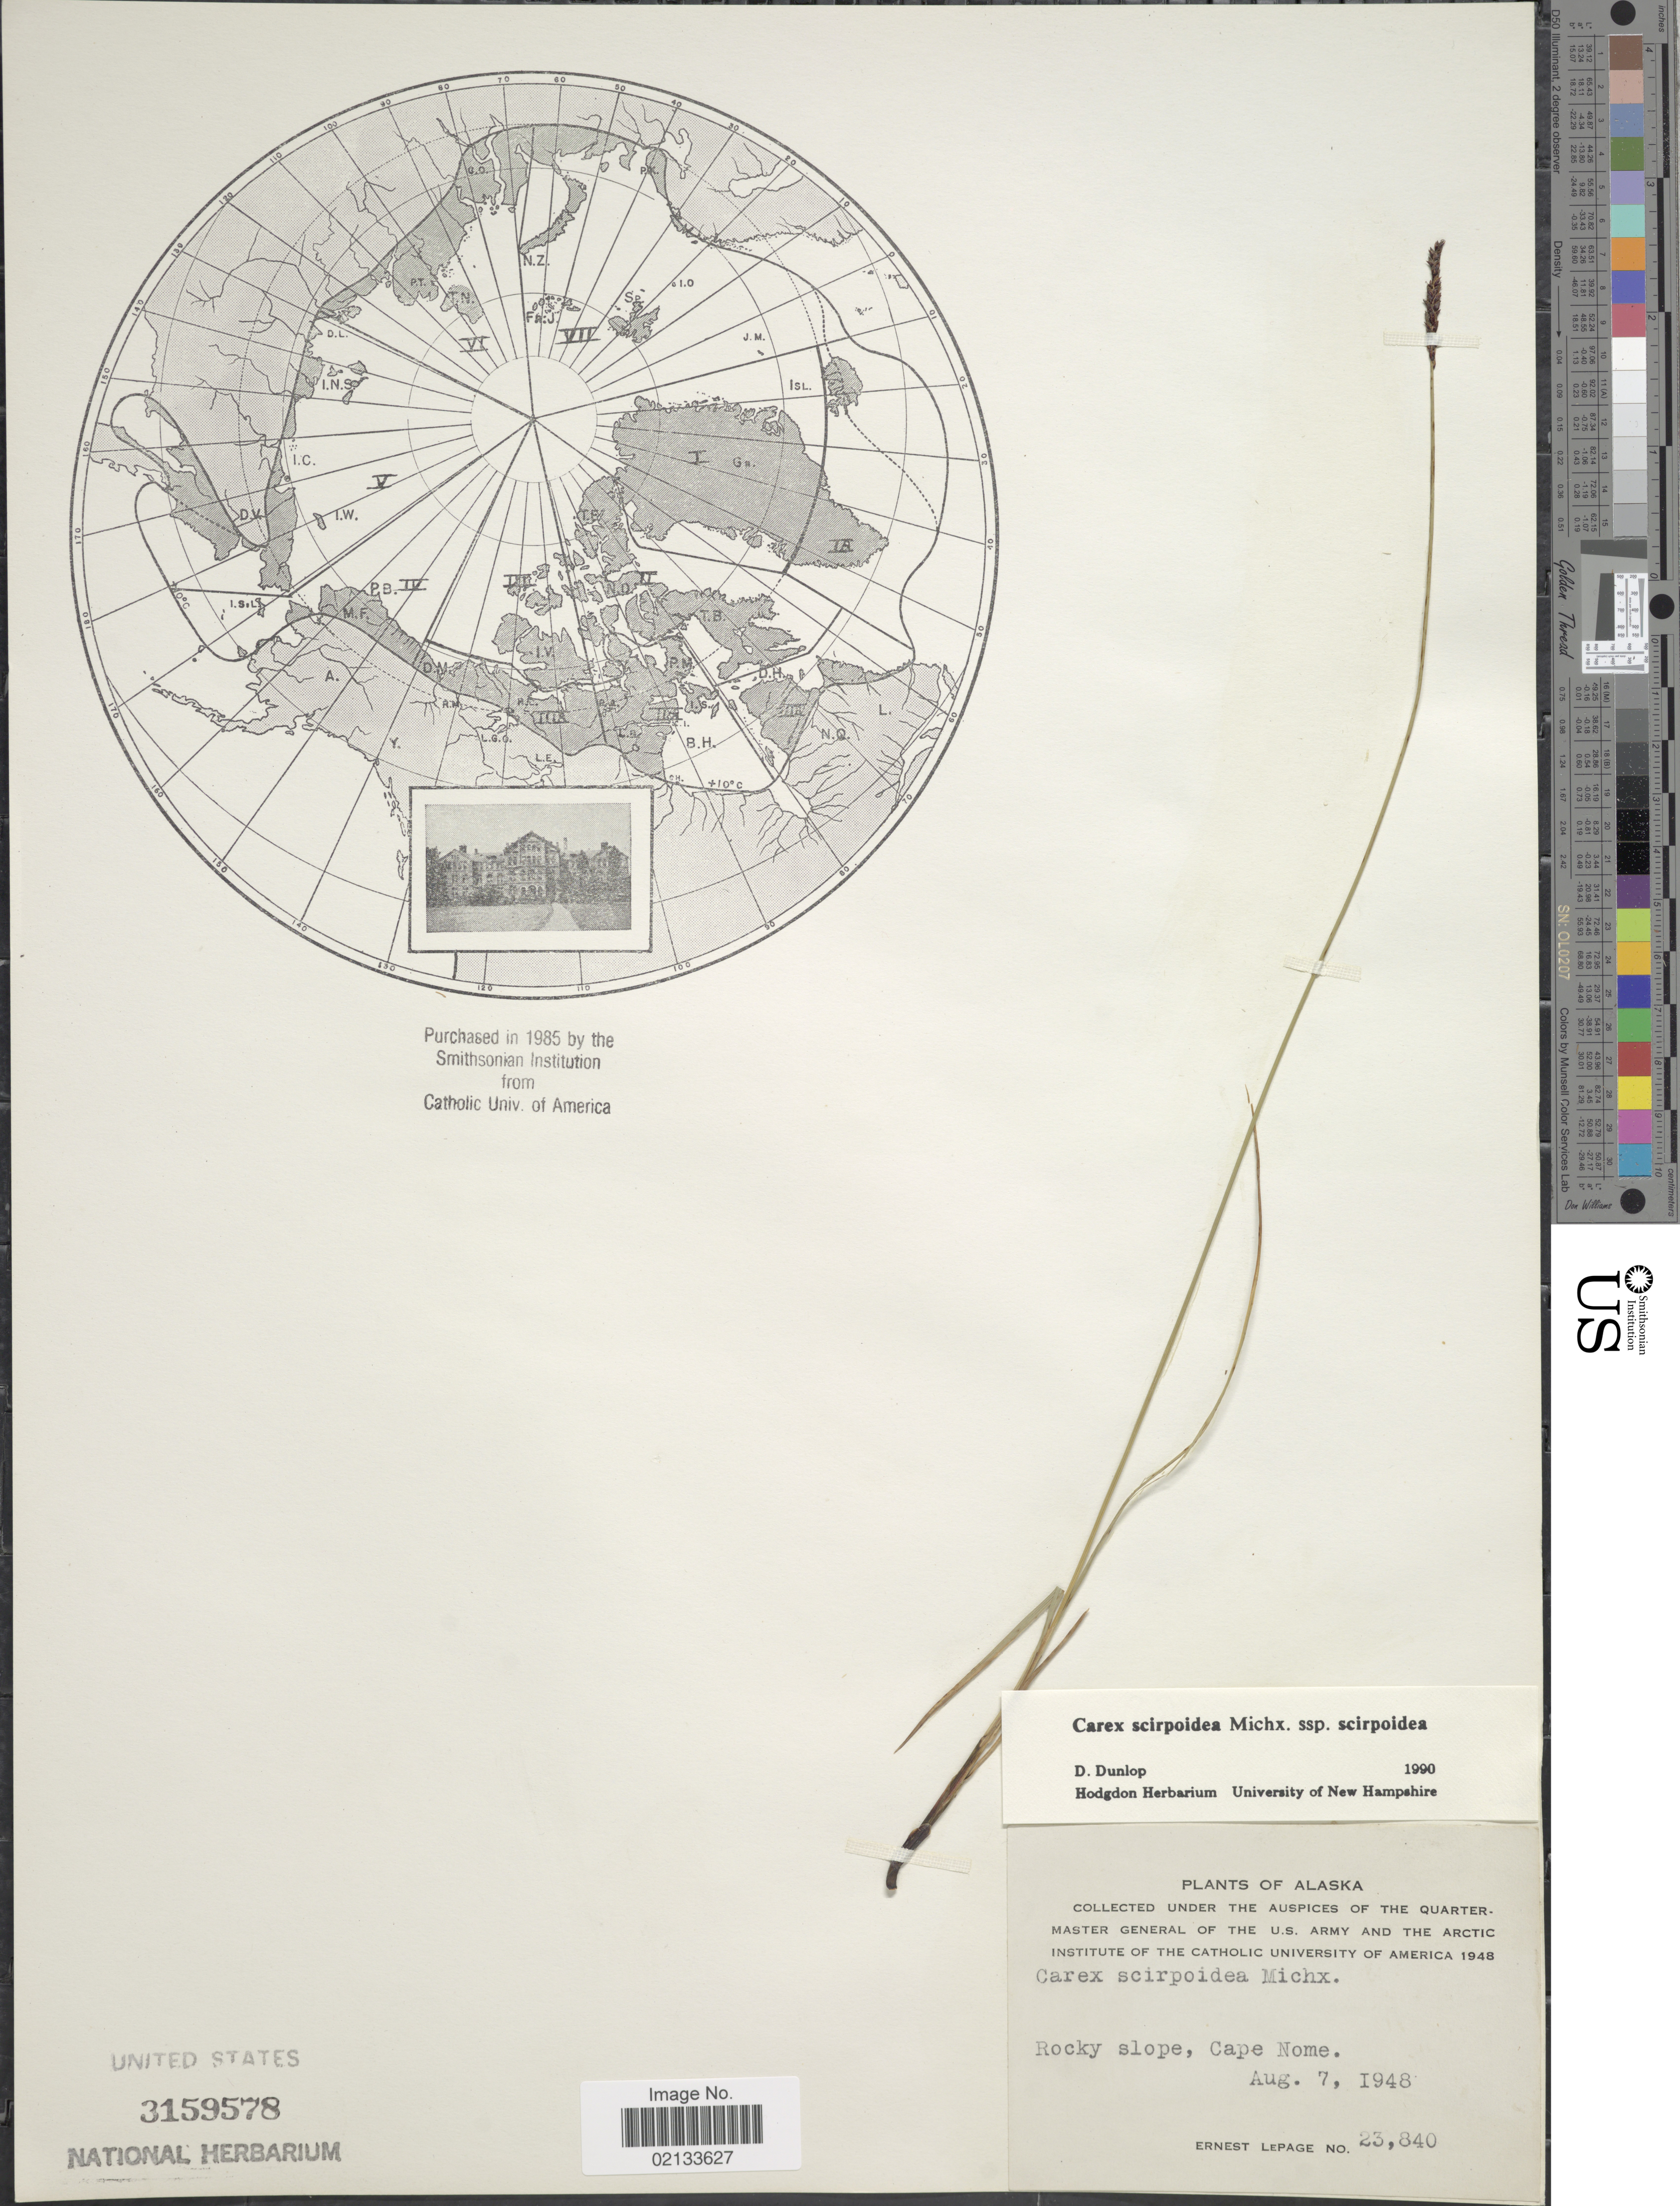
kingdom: Plantae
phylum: Tracheophyta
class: Liliopsida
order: Poales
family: Cyperaceae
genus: Carex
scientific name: Carex scirpoidea subsp. scirpoidea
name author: Michx.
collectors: E. Lepage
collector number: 23840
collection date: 1948-08-07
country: United States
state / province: Alaska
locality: Rocky slope, Cape Nome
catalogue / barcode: US 3159578